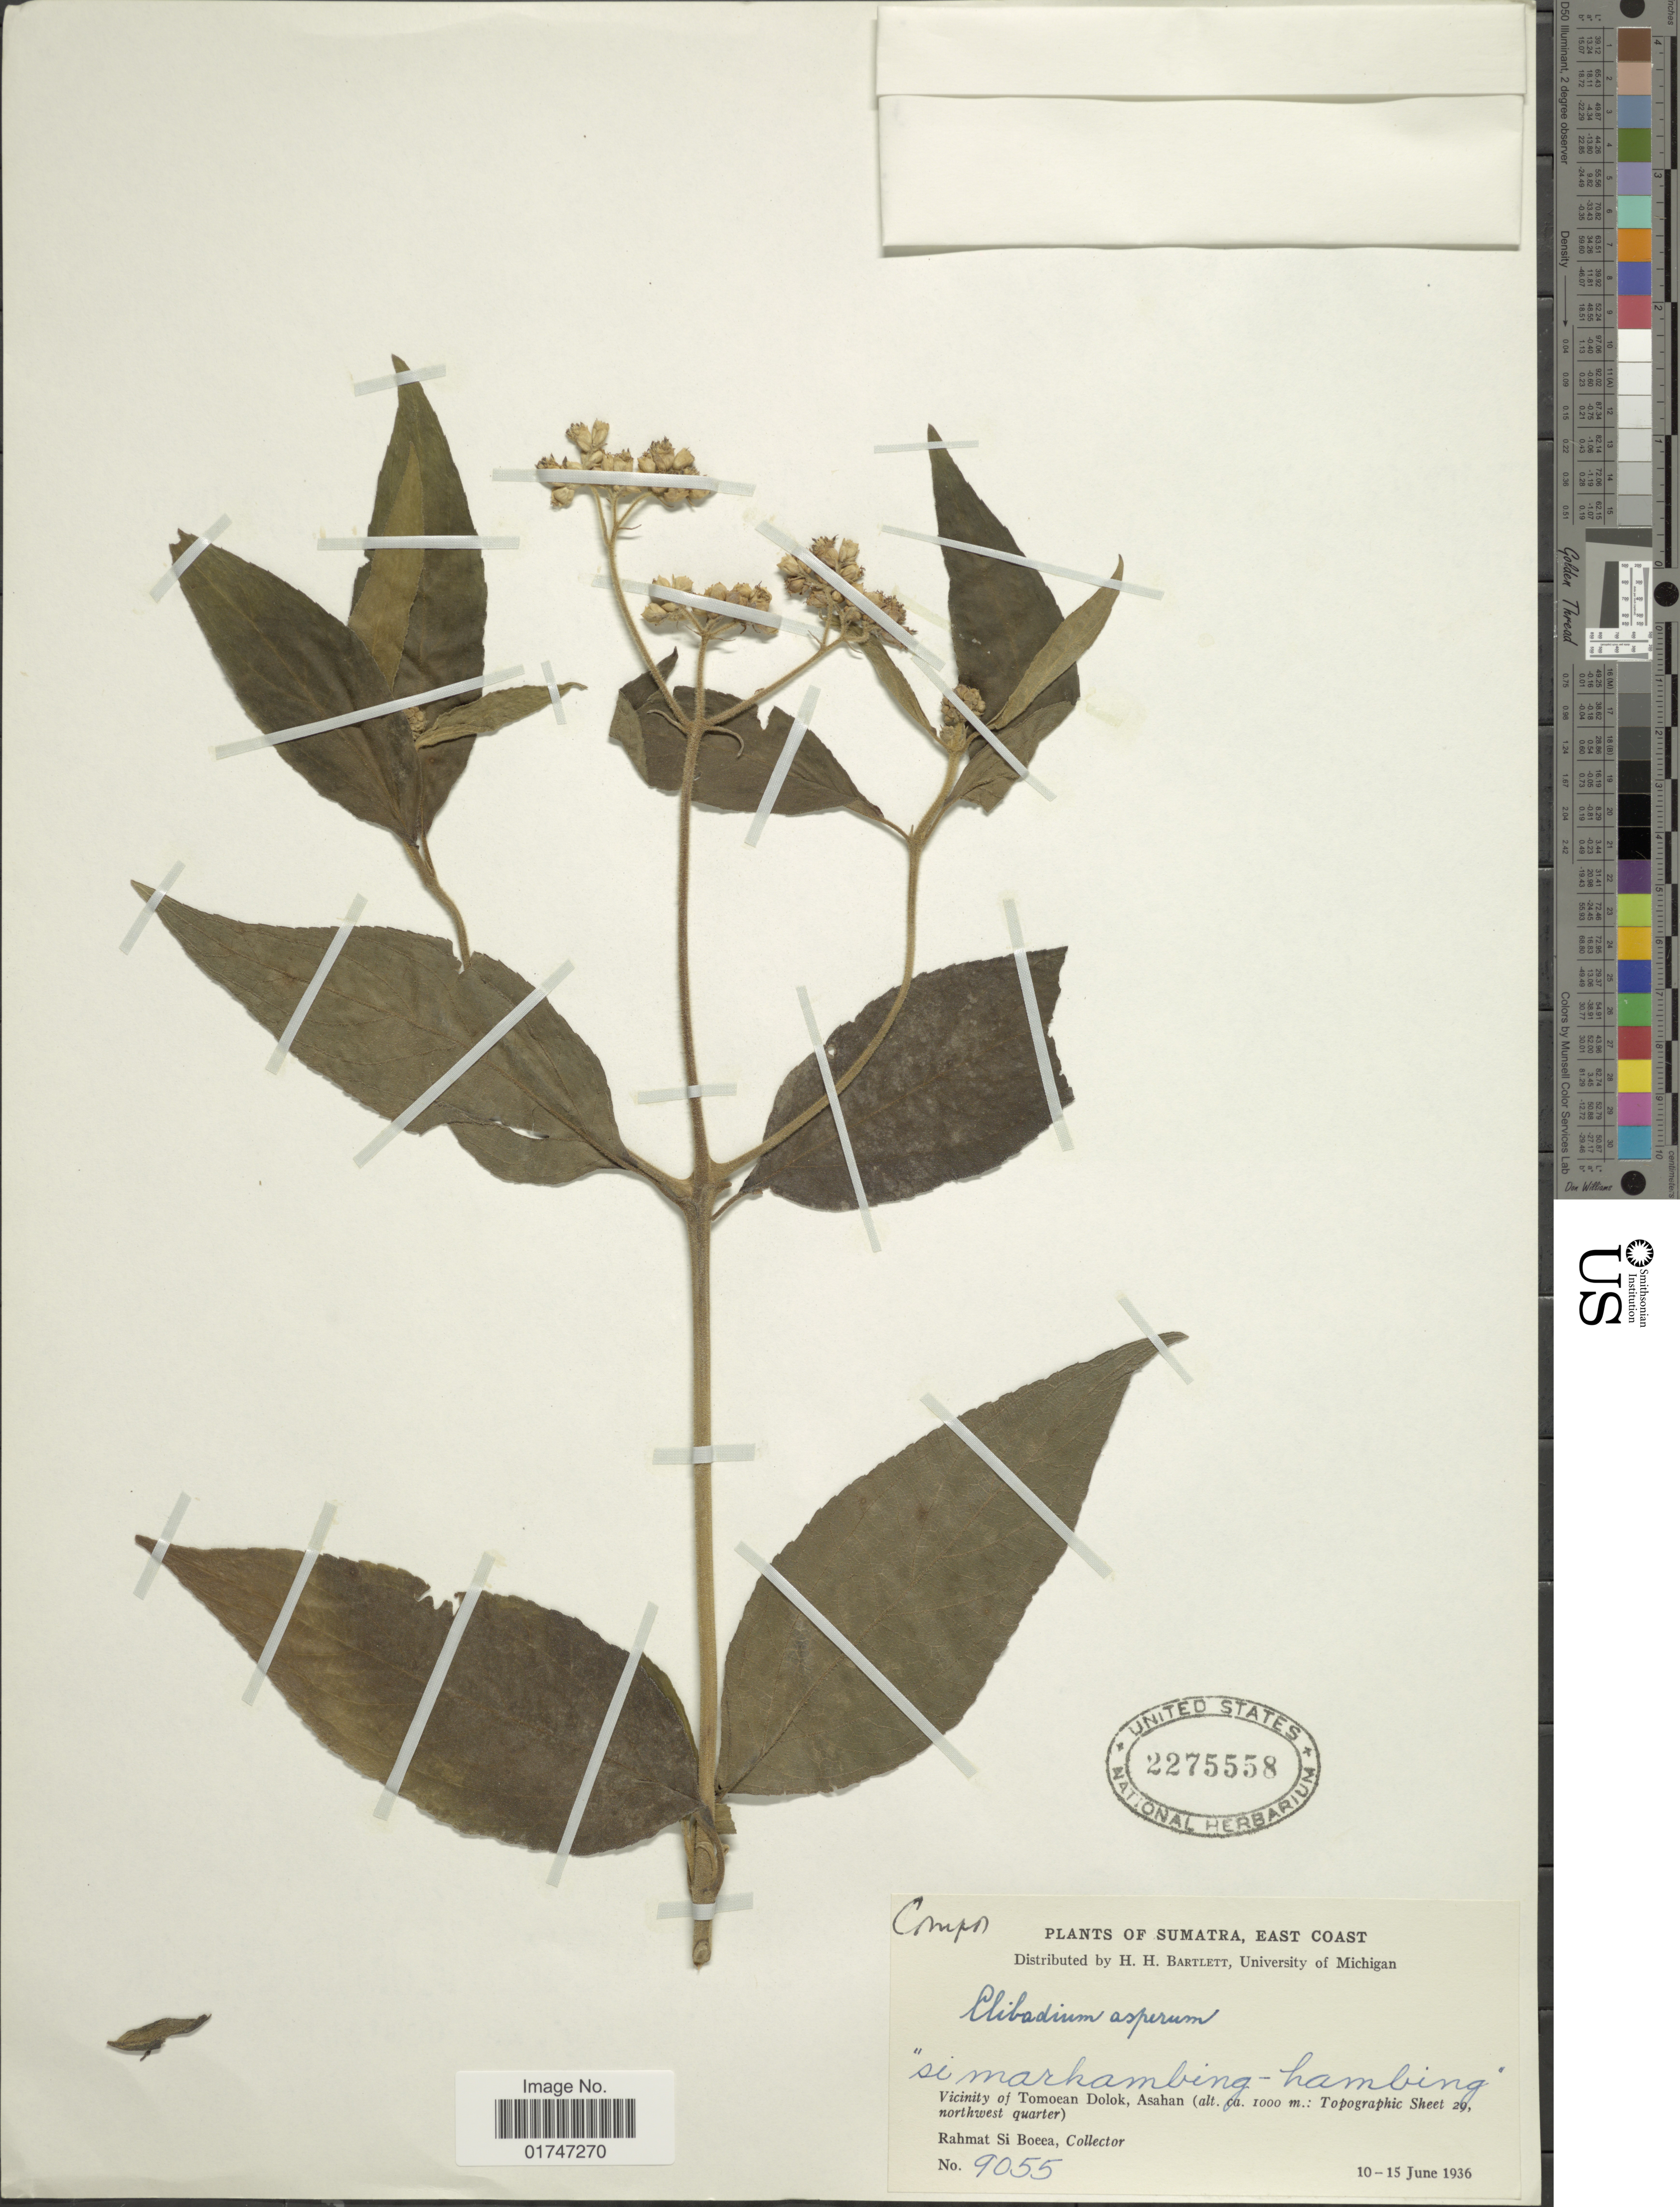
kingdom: Plantae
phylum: Tracheophyta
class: Magnoliopsida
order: Asterales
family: Asteraceae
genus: Clibadium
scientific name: Clibadium surinamense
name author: L.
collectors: Rahmat Si Boeea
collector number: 9055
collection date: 1936-06-10/1936-06-15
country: Indonesia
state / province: Sumatra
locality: East Coast. Vicinity of Tomoean Dolok, Asahan (Topographic Sheet 29, northwest quarter)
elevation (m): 1000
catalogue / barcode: US 2275558